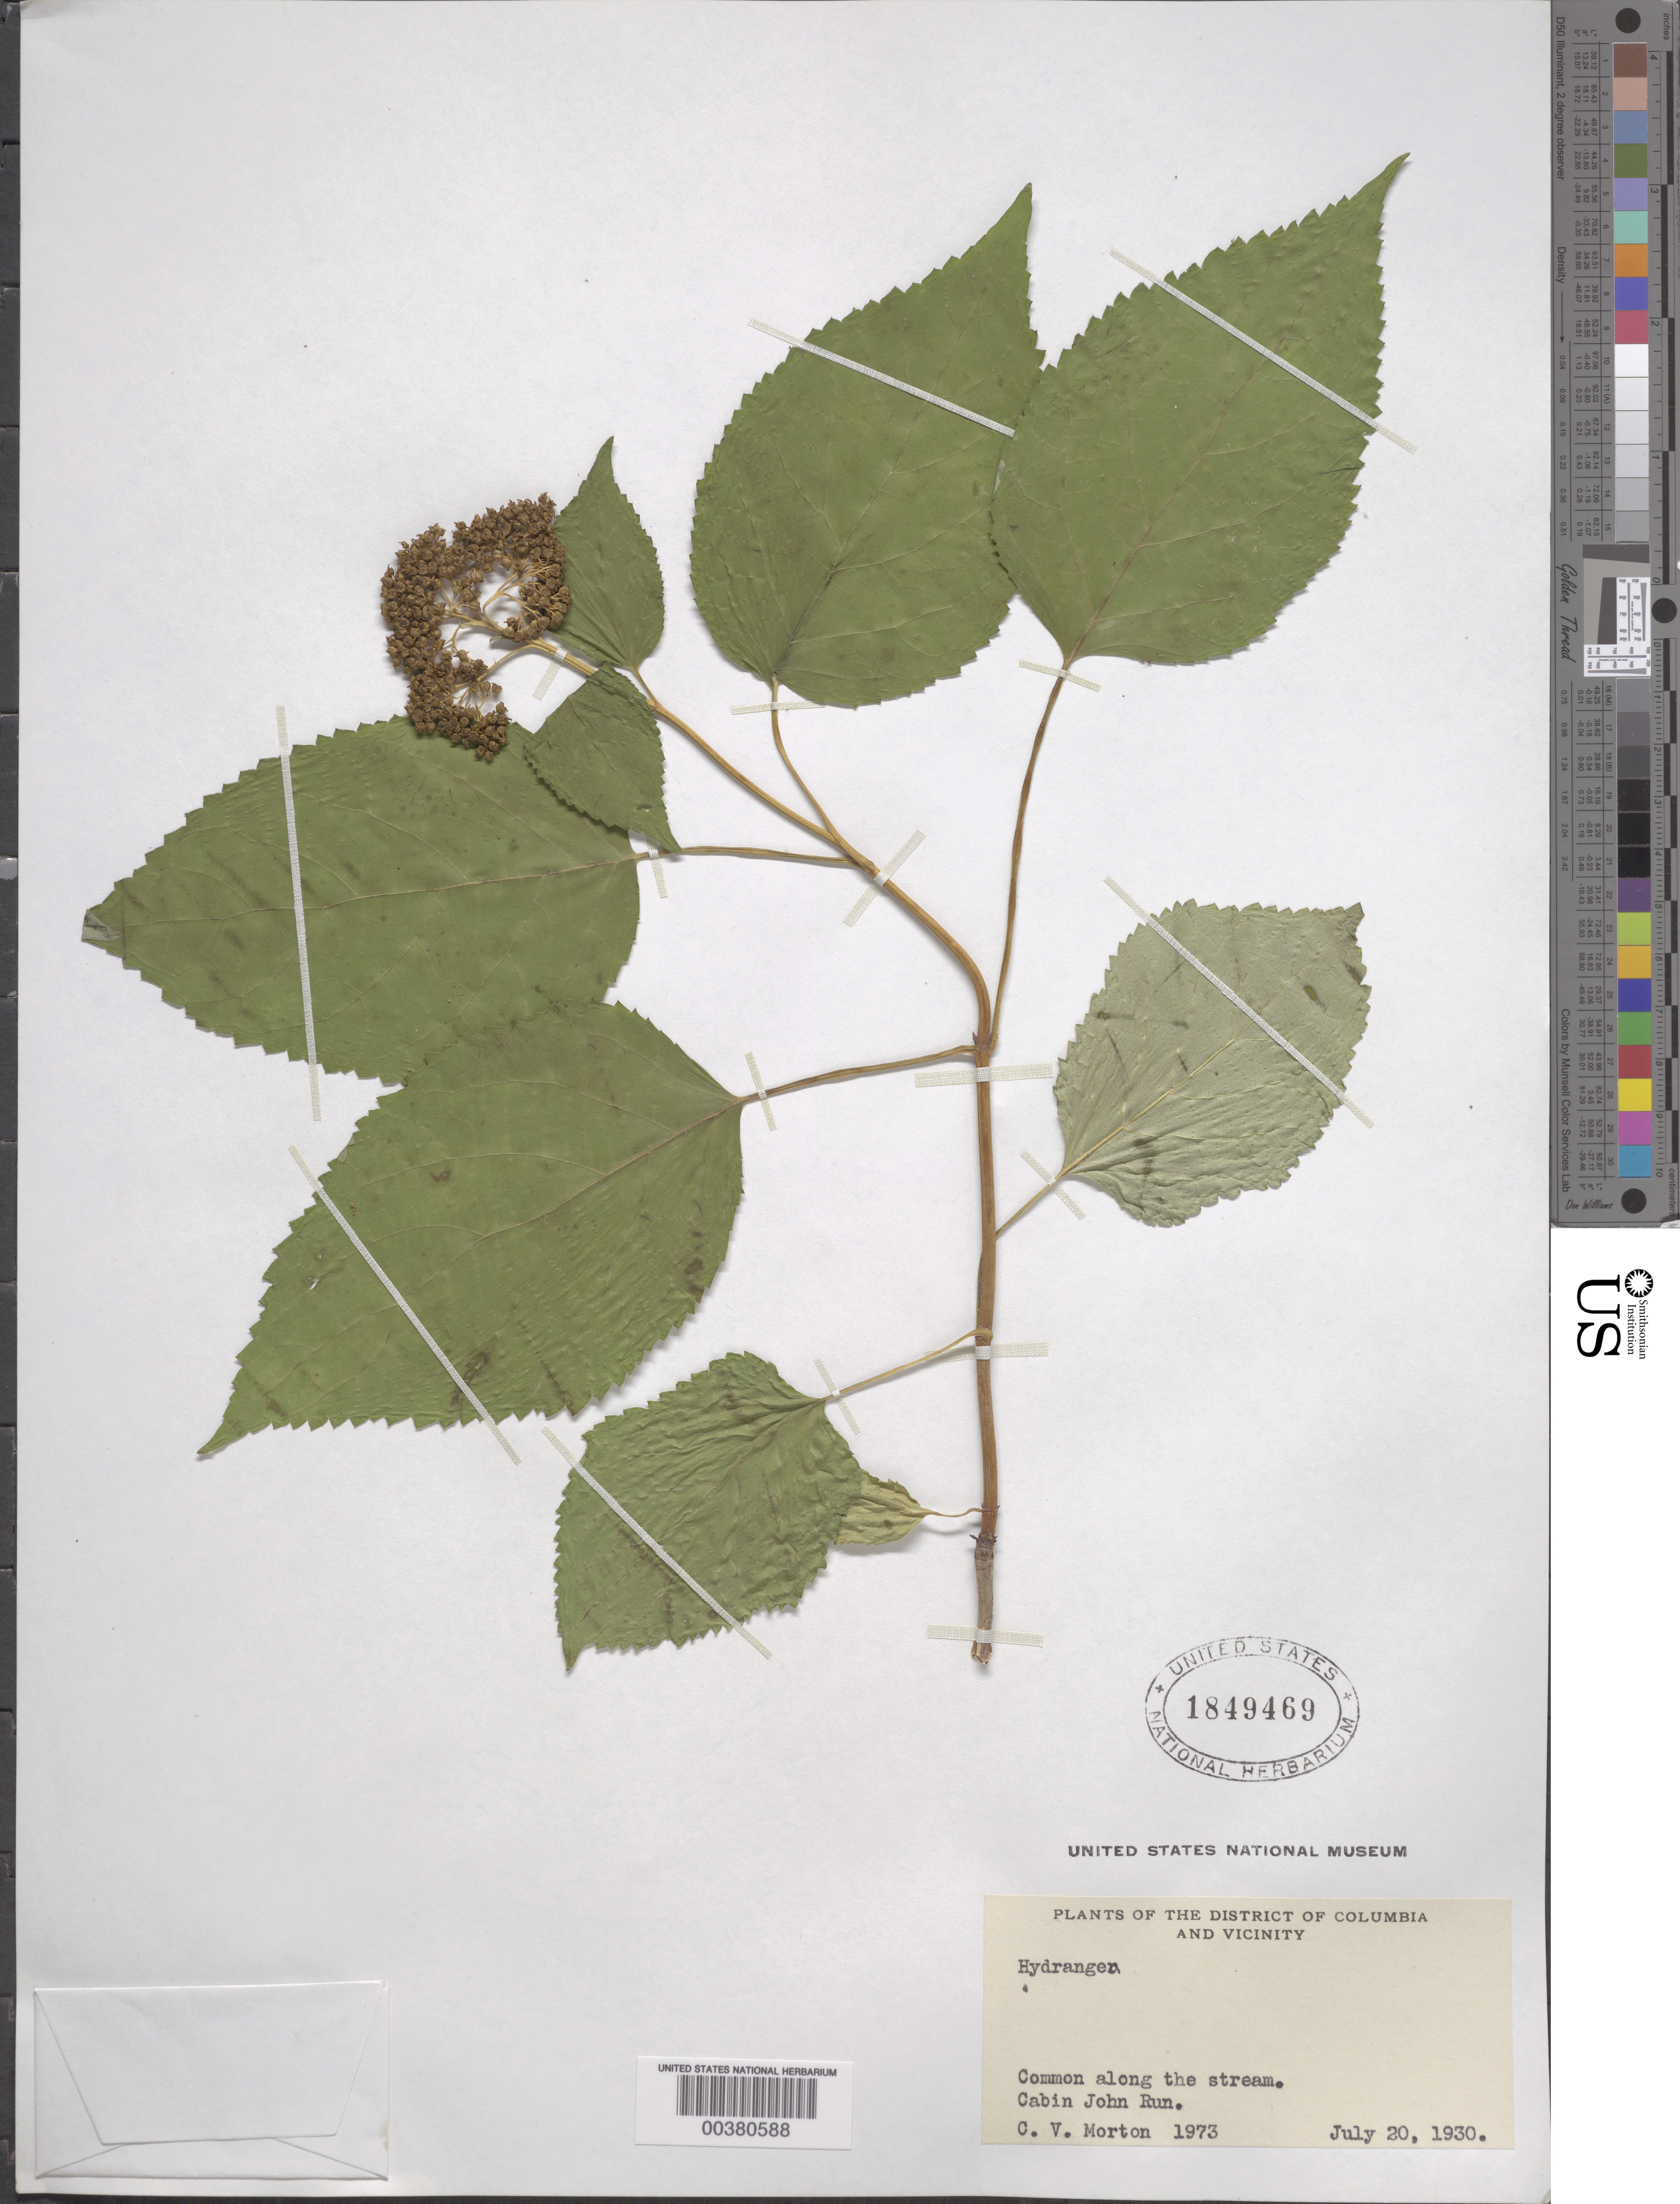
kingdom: Plantae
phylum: Tracheophyta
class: Magnoliopsida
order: Cornales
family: Hydrangeaceae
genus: Hydrangea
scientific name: Hydrangea arborescens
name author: L.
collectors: C. V. Morton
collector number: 1973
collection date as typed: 20 Jul 1930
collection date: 1930-07-20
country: United States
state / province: Maryland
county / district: Montgomery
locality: Cabin John Run C. & O. Canal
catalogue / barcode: US 1849469